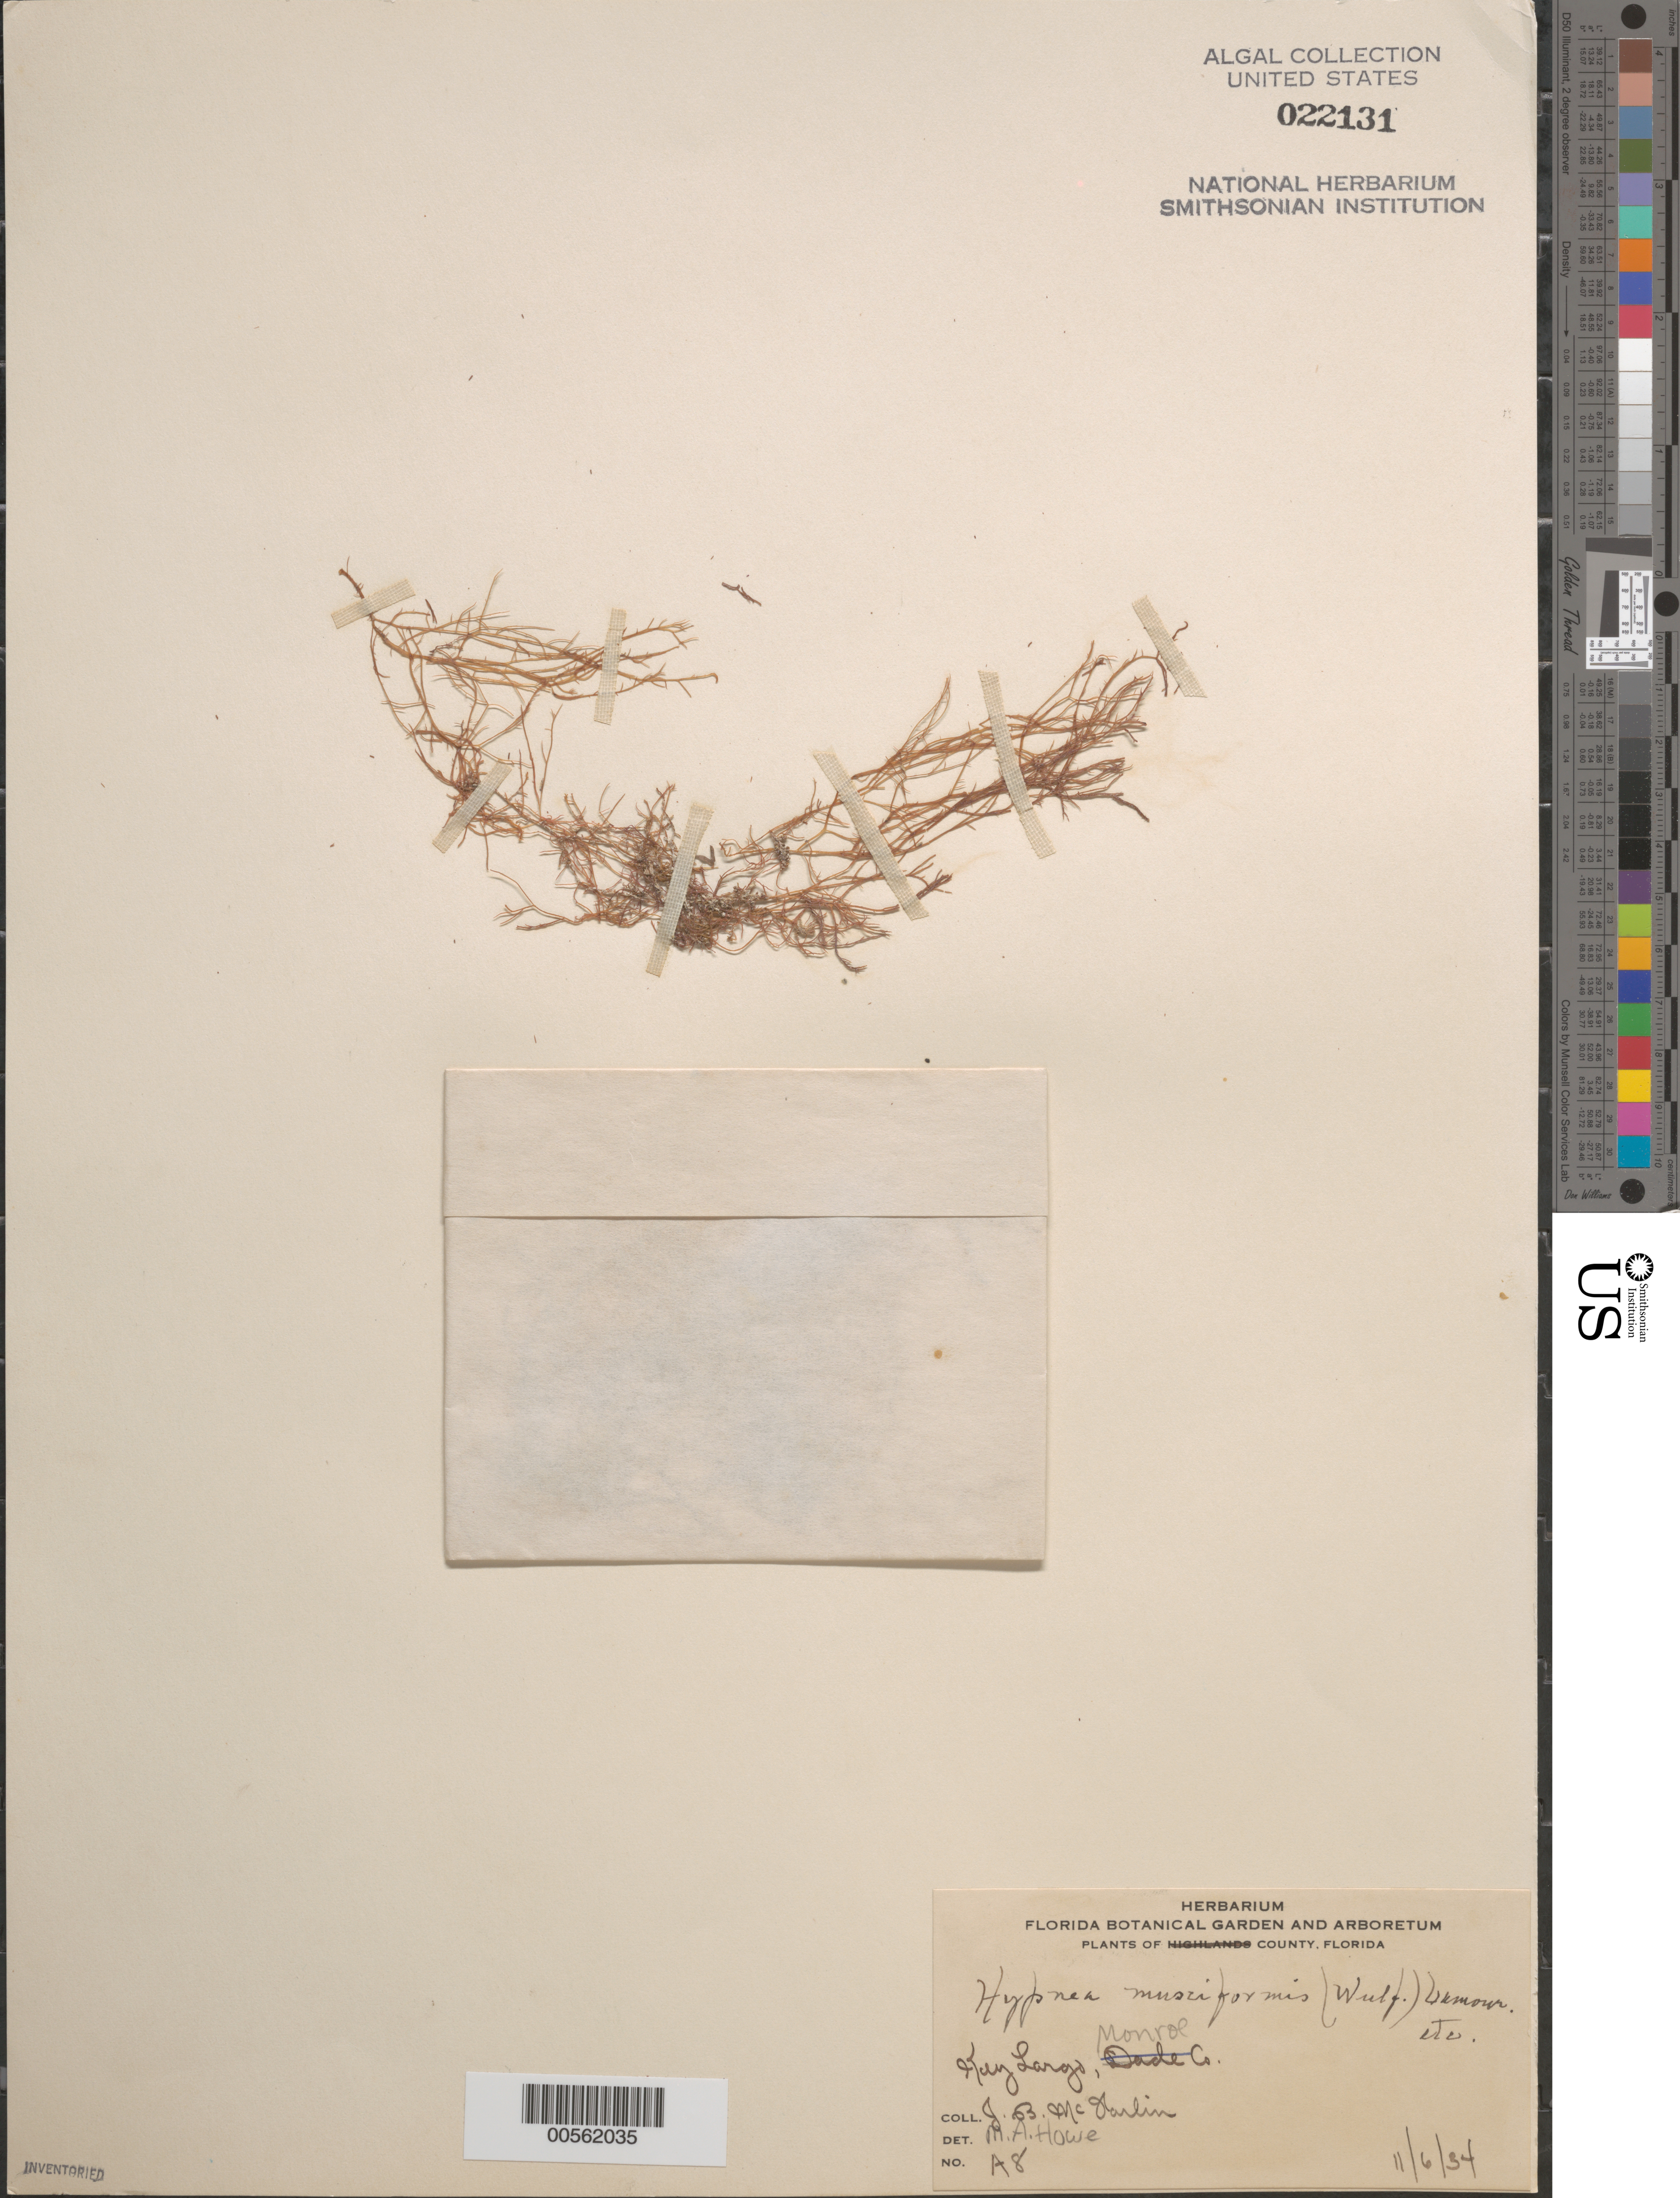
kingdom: Plantae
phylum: Rhodophyta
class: Florideophyceae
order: Gigartinales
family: Cystocloniaceae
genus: Hypnea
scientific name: Hypnea musciformis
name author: (Wulfen) J.V.Lamouroux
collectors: J. McFarlin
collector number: A8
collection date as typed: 06 Nov 1934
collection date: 1934-11-06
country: United States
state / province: Florida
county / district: Monroe County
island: Key Largo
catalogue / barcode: US 22131